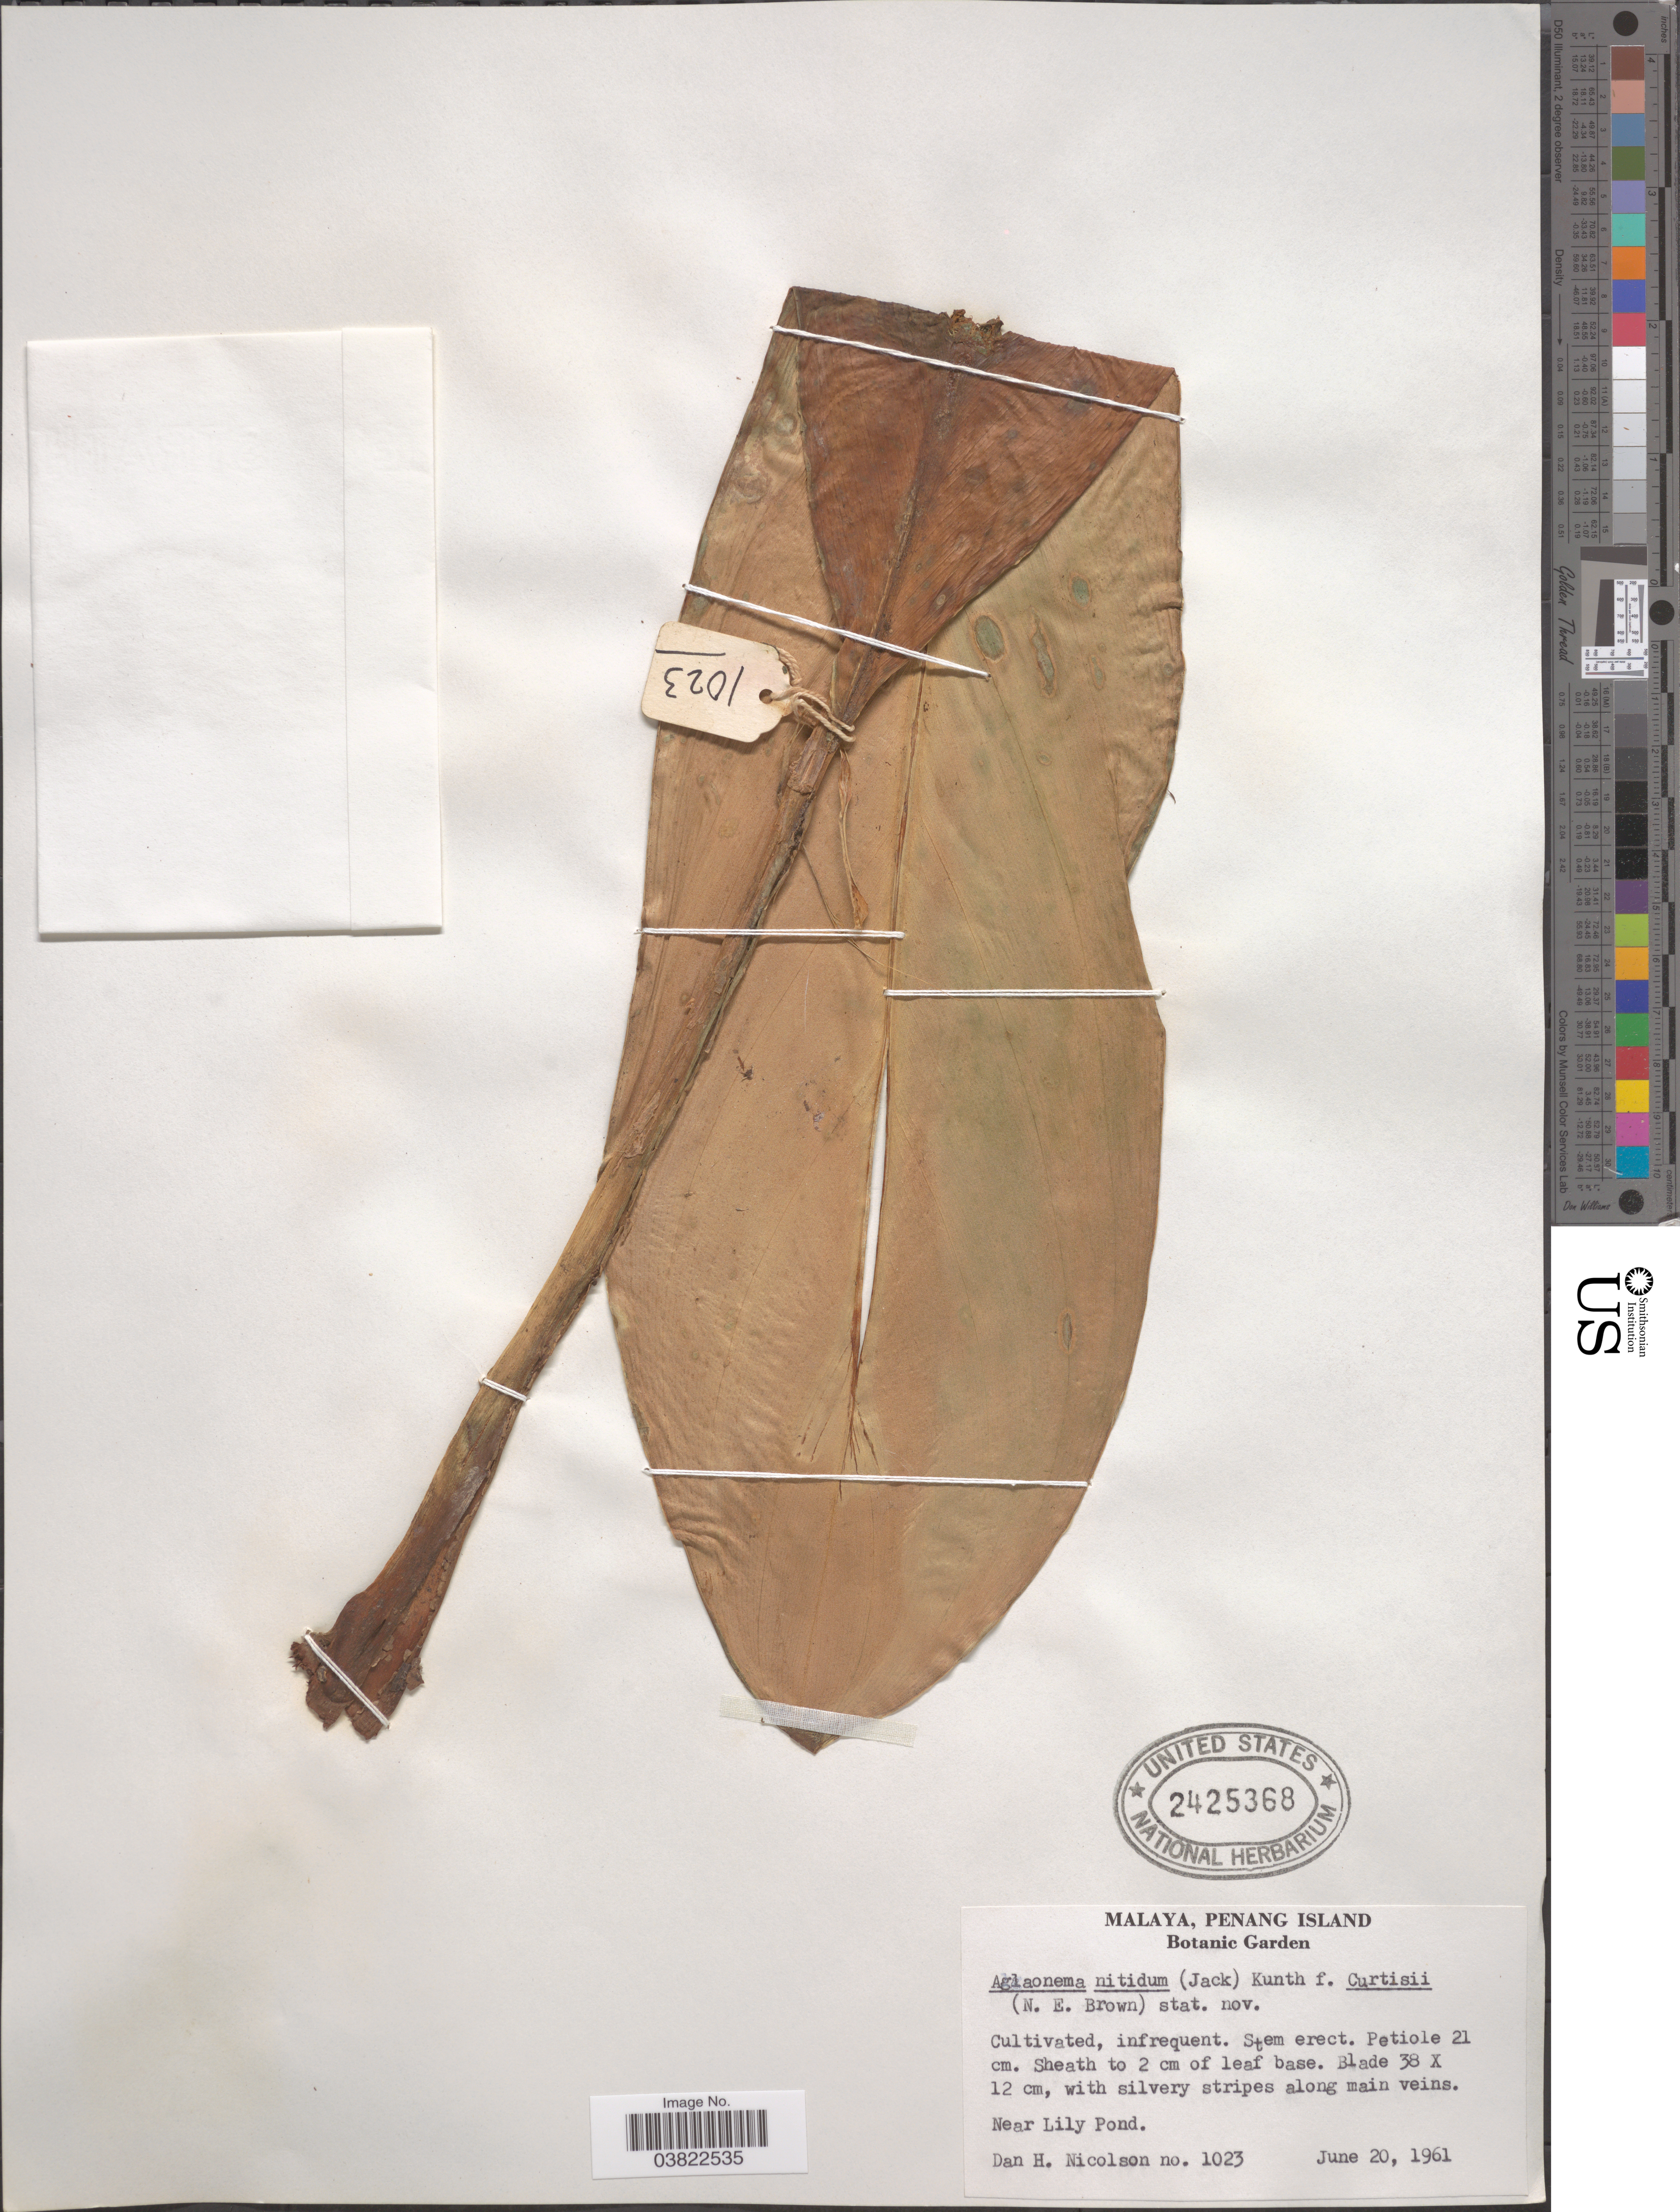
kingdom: Plantae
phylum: Tracheophyta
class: Liliopsida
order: Alismatales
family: Araceae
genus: Aglaonema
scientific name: Aglaonema nitidum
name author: (Jack) Kunth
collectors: D. H. Nicolson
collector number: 1023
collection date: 1961-06-20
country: Malaysia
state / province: Pinang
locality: Malaya, Penang Island. Botanic Garden. Near Lily Pond.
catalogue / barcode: US 2425368